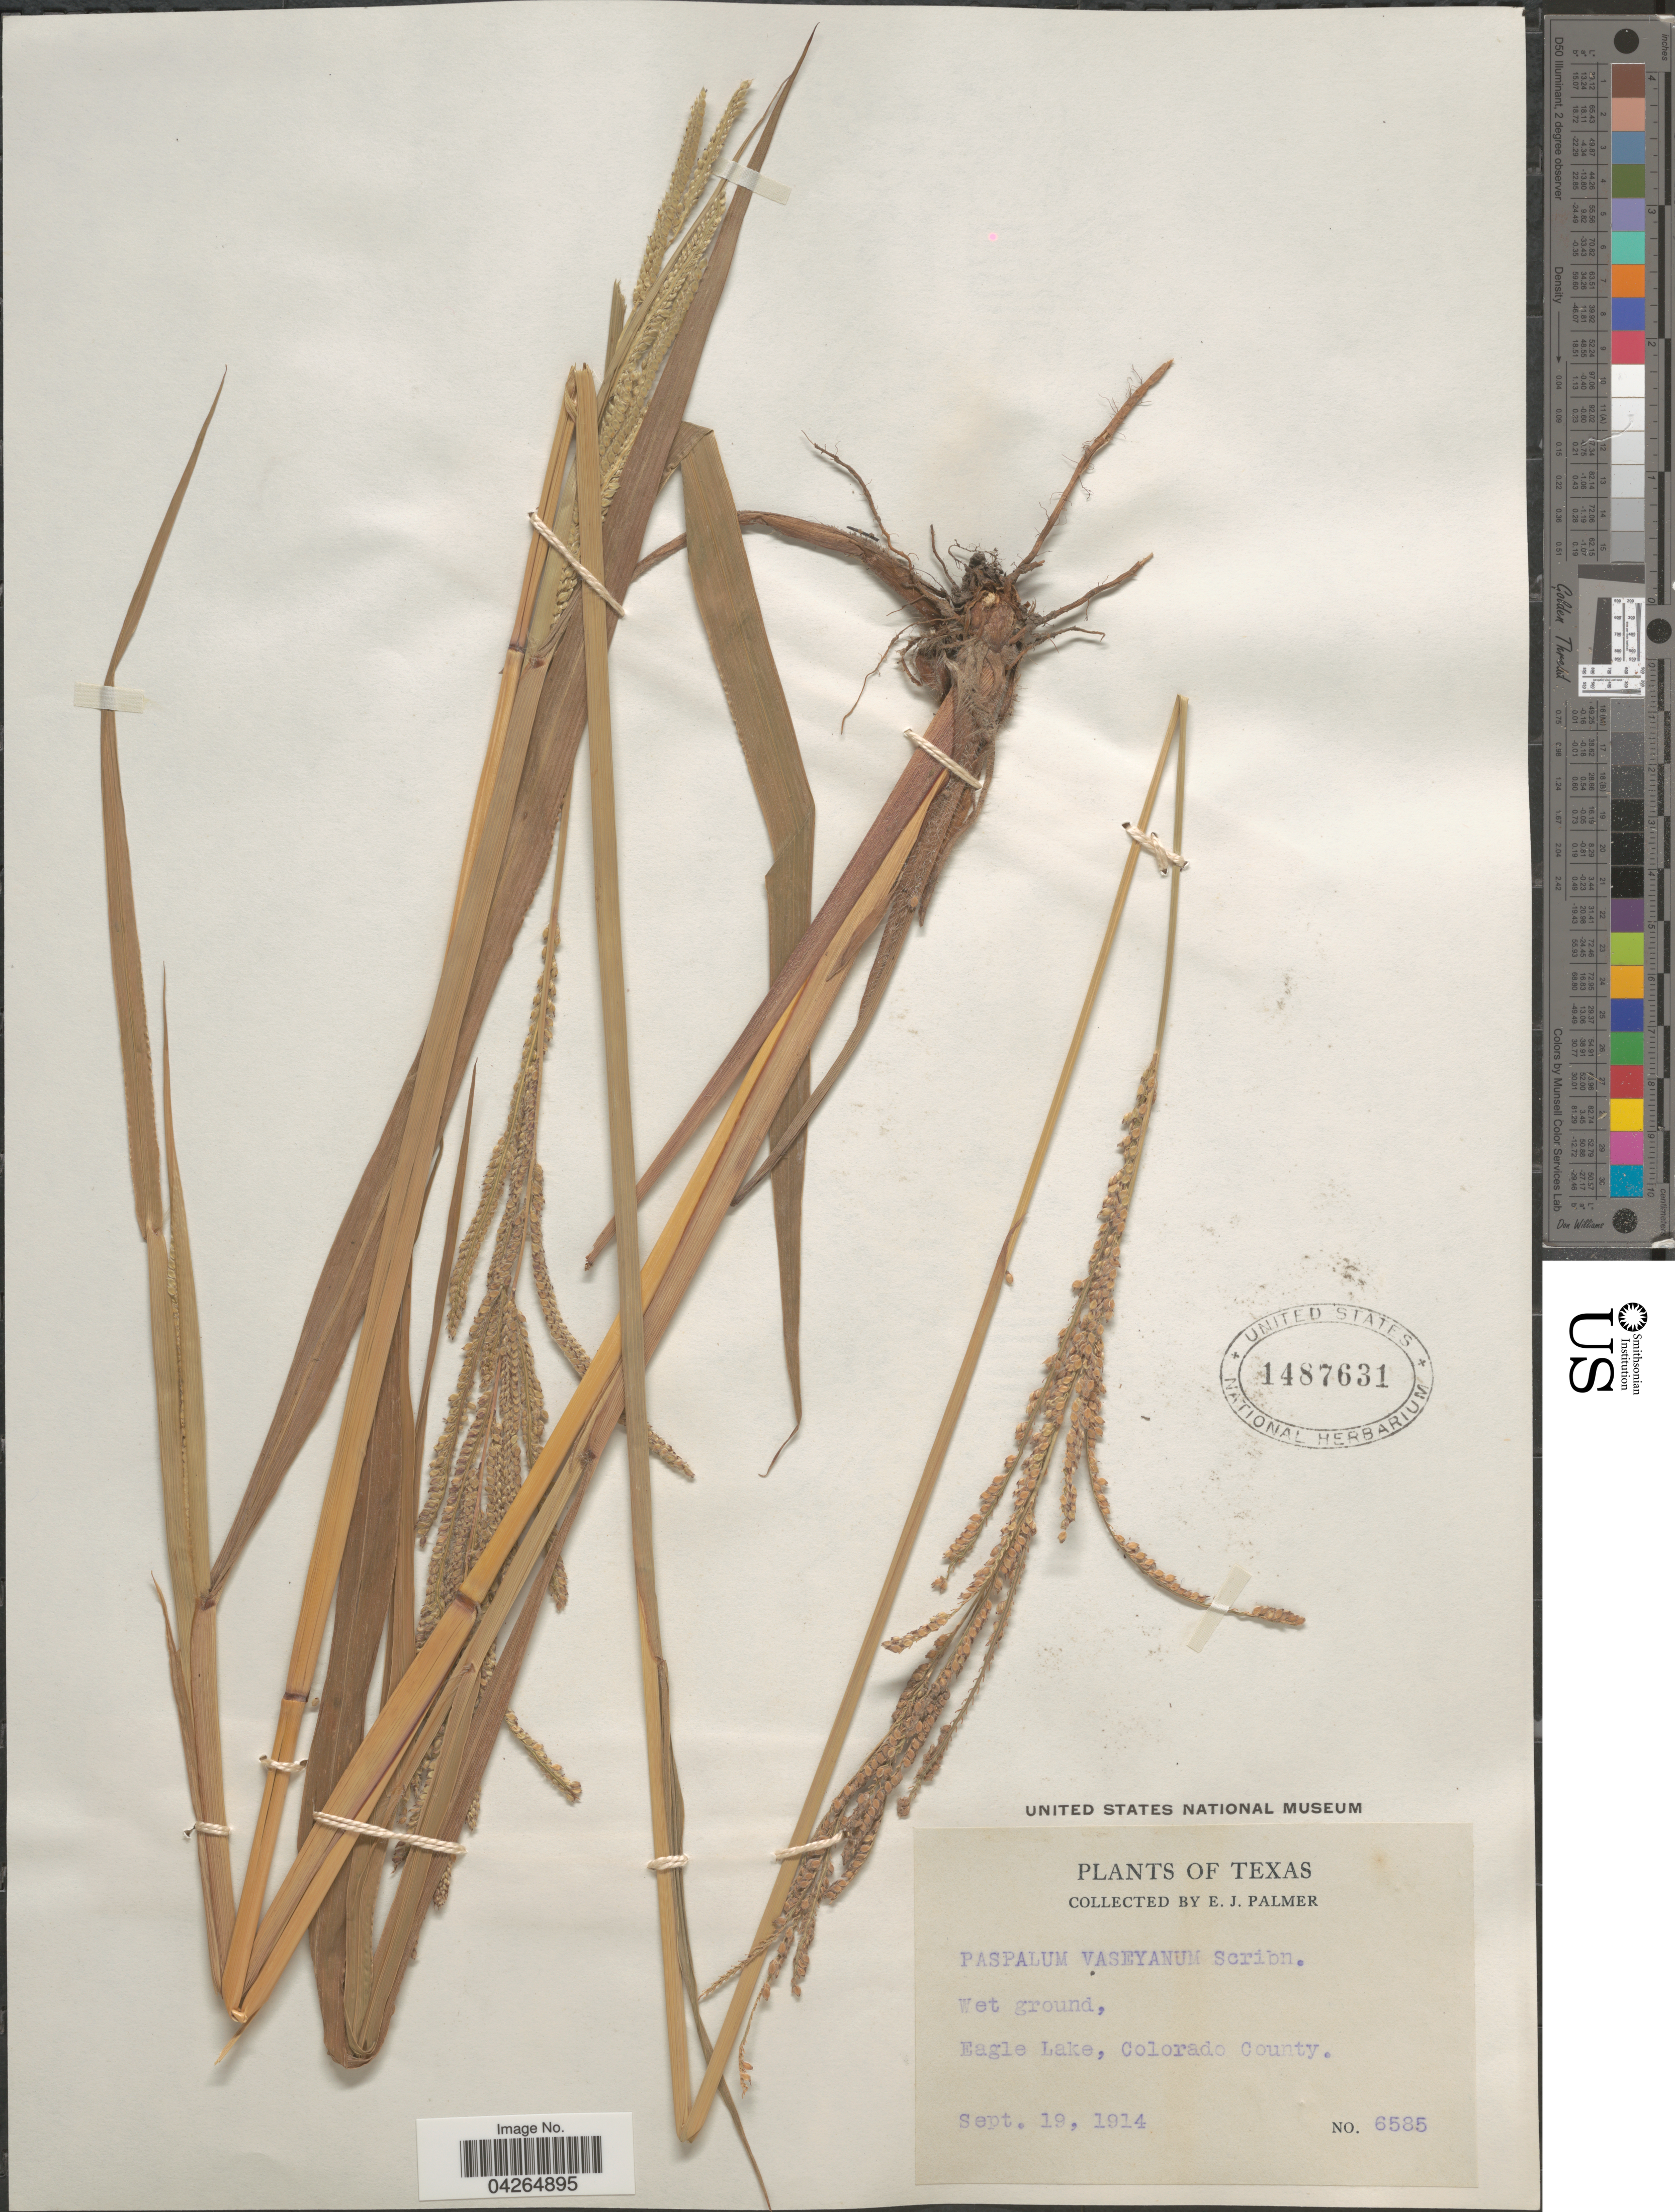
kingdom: Plantae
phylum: Tracheophyta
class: Liliopsida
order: Poales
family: Poaceae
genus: Paspalum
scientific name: Paspalum urvillei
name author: Steud.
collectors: E. J. Palmer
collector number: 6585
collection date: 1914-09-19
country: United States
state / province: Texas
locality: Eagle Lake, Colorado County.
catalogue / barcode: US 1487631